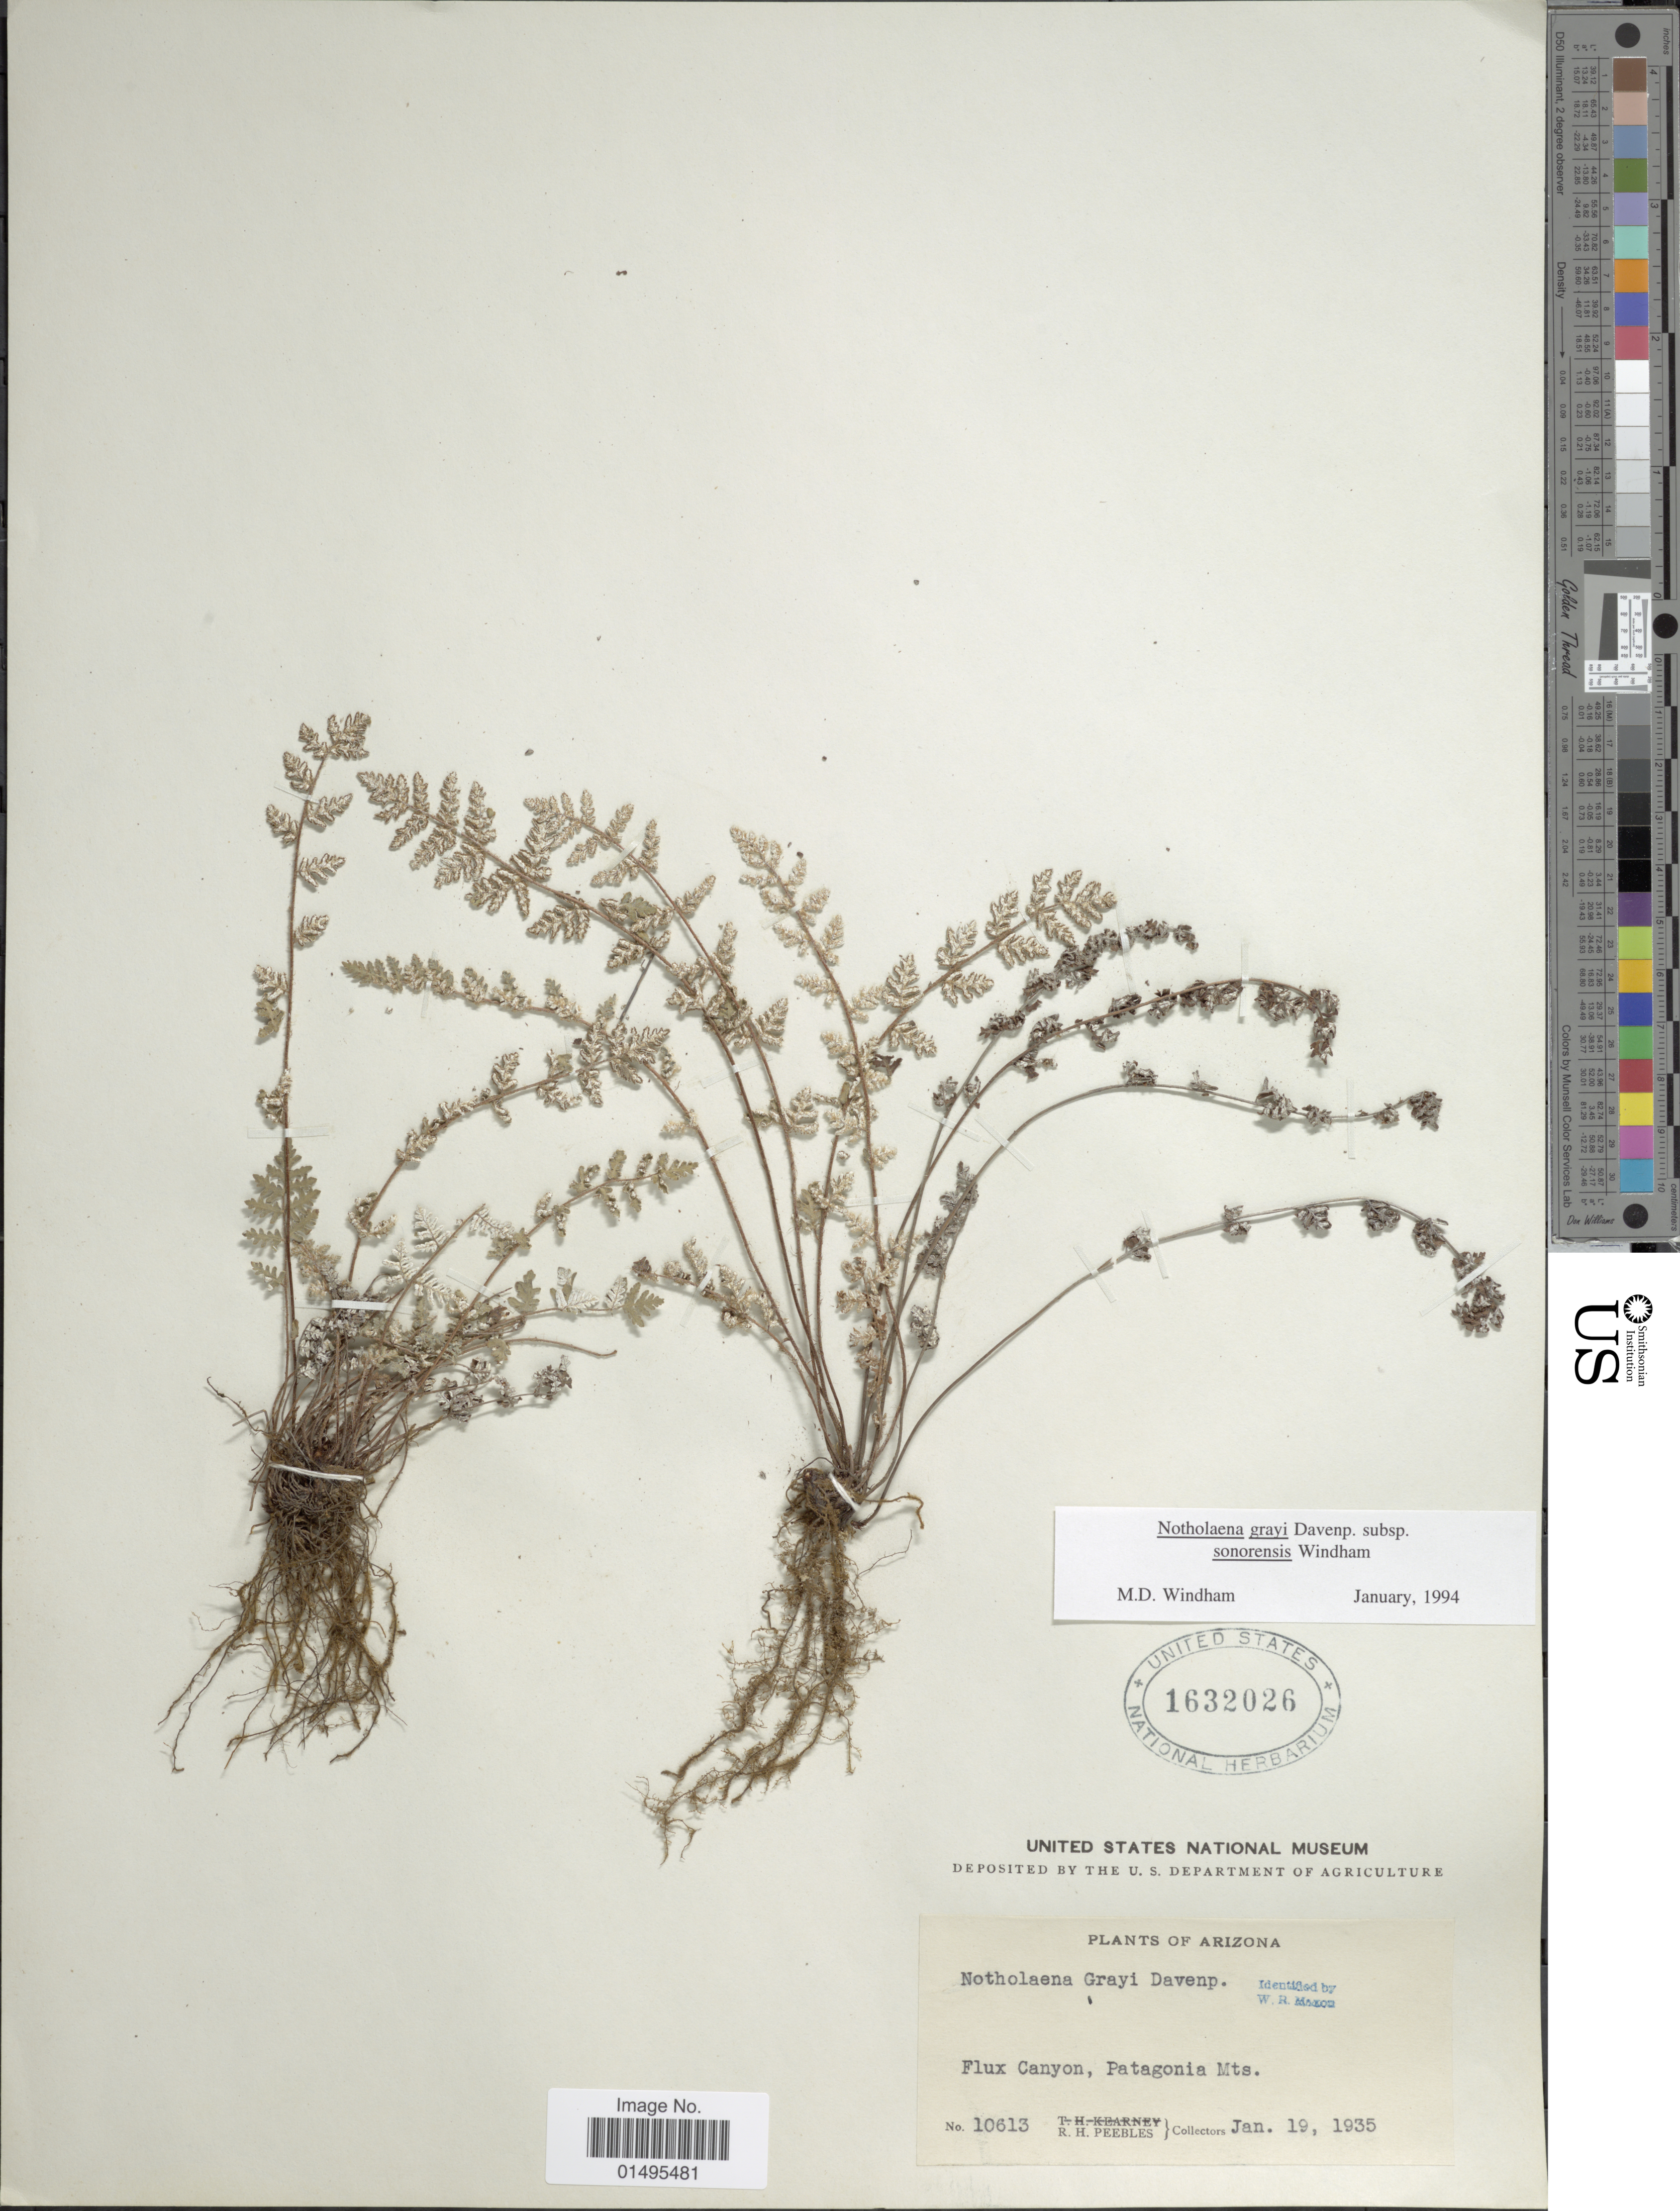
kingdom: Plantae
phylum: Tracheophyta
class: Polypodiopsida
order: Polypodiales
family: Pteridaceae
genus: Notholaena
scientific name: Notholaena grayi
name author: Davenp.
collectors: R. H. Peebles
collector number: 10613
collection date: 1935-01-19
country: United States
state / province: Arizona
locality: Flux Canyon, Patagonia Mts.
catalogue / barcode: US 1632026